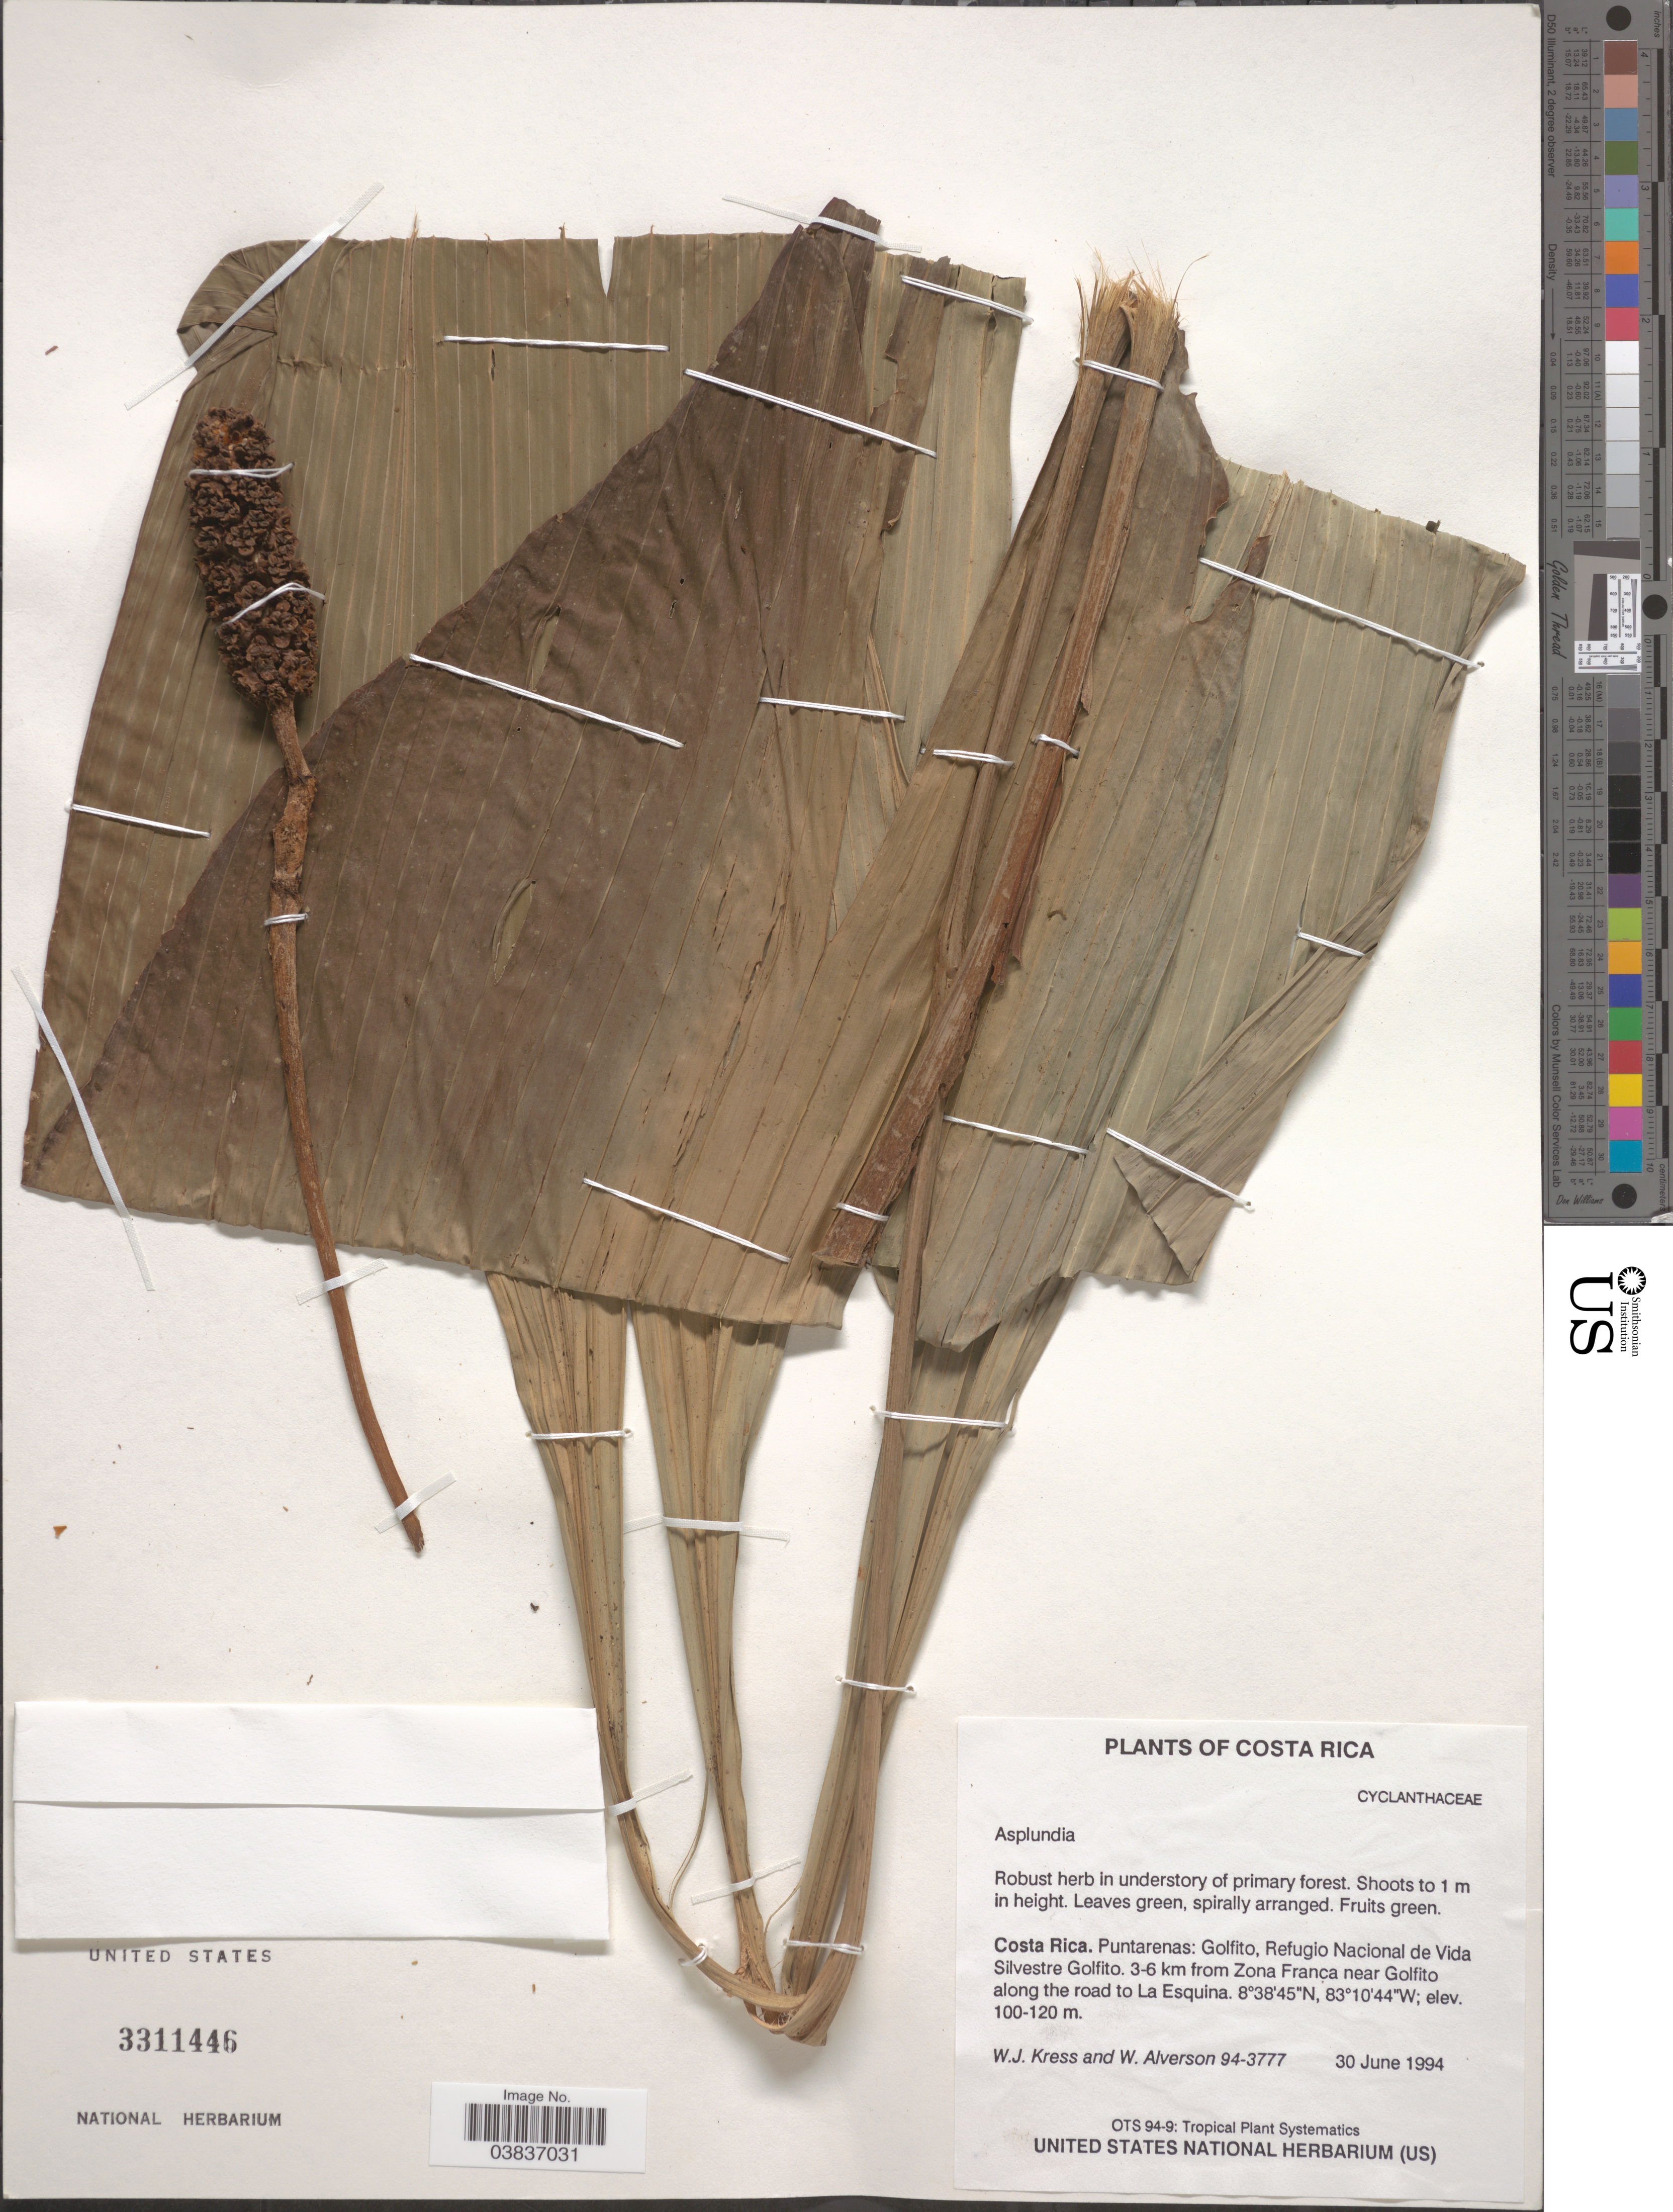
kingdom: Plantae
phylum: Tracheophyta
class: Liliopsida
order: Pandanales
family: Cyclanthaceae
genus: Asplundia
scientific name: Asplundia sp.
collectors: W. J. Kress & W. S. Alverson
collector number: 94-3777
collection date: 1994-06-30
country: Costa Rica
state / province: Puntarenas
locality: Golfito, Refugio Nacional de Vida Silvestre Golfito. 3-6 km from Zona Franca near Golfito along the road to La Esquina.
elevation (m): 100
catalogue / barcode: US 3311446